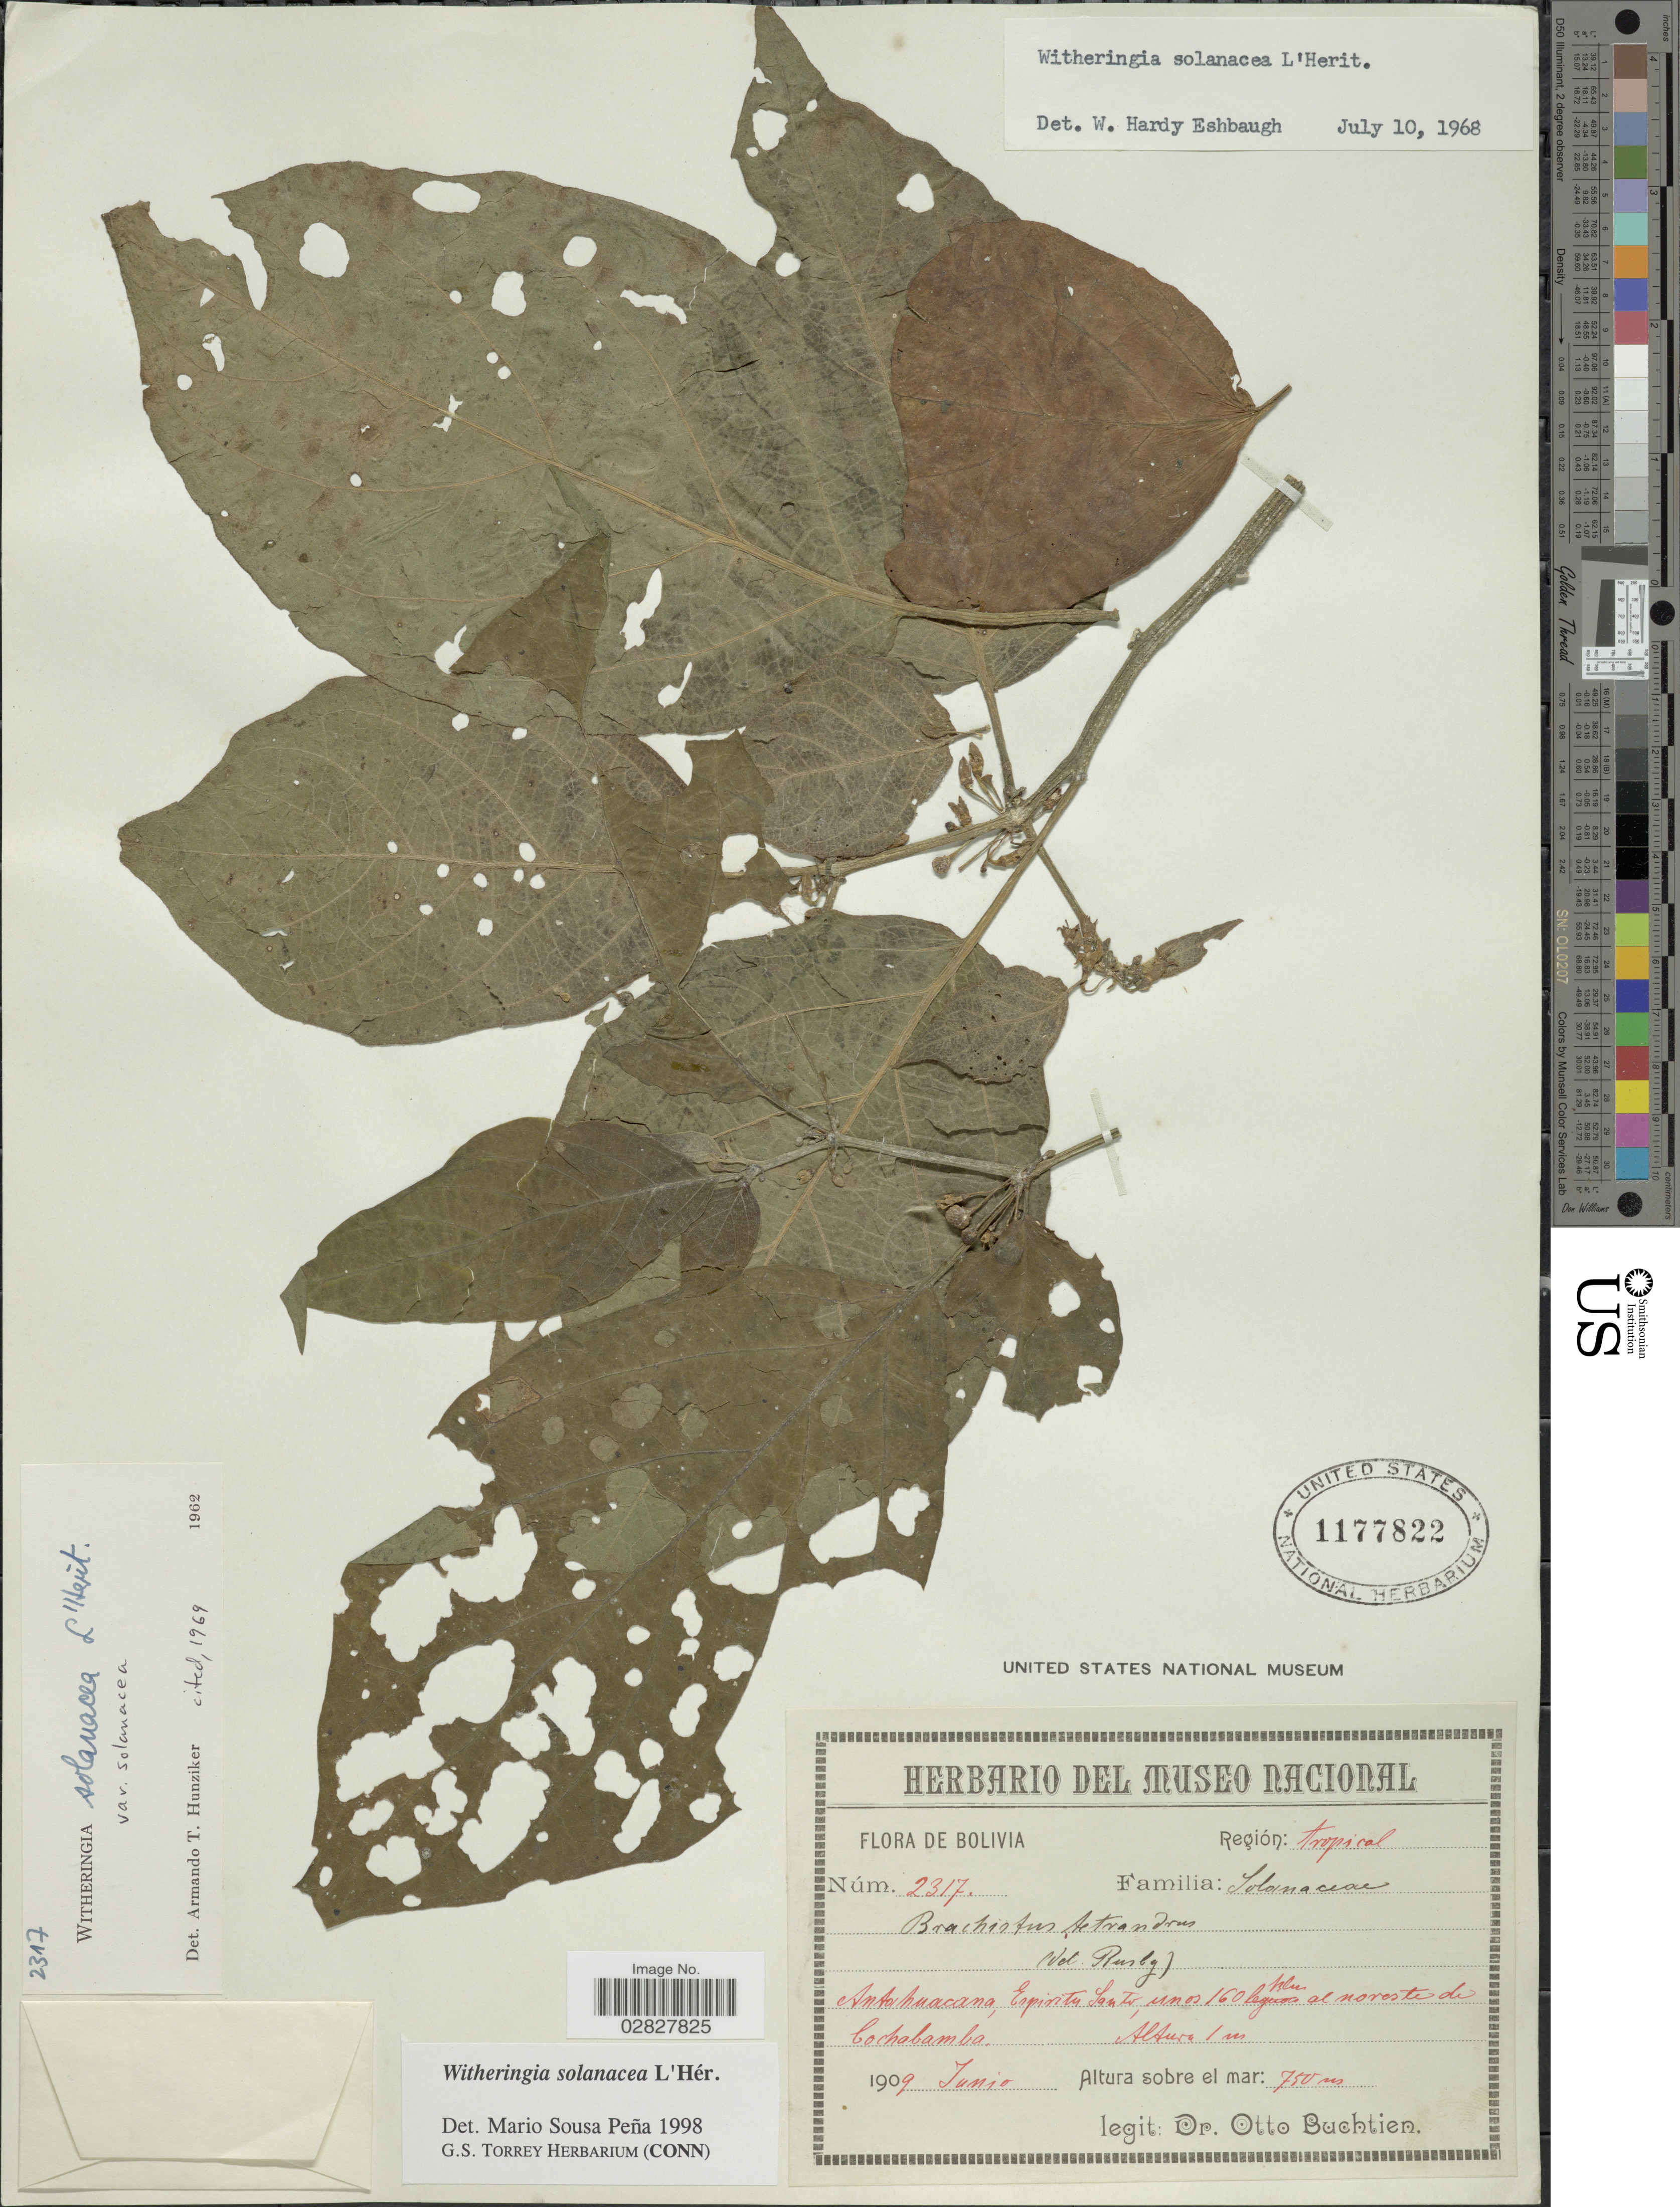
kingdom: Plantae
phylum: Tracheophyta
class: Magnoliopsida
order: Solanales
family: Solanaceae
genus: Witheringia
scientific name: Witheringia solanacea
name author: L'Hér.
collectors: O. Buchtien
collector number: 2317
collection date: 1909-06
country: Bolivia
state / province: Cochabamba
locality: Región: tropical, Antahuacana, Espiritu Santo, unos 160 klm. al noreste de Cochabamba.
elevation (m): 750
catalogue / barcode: US 1177822